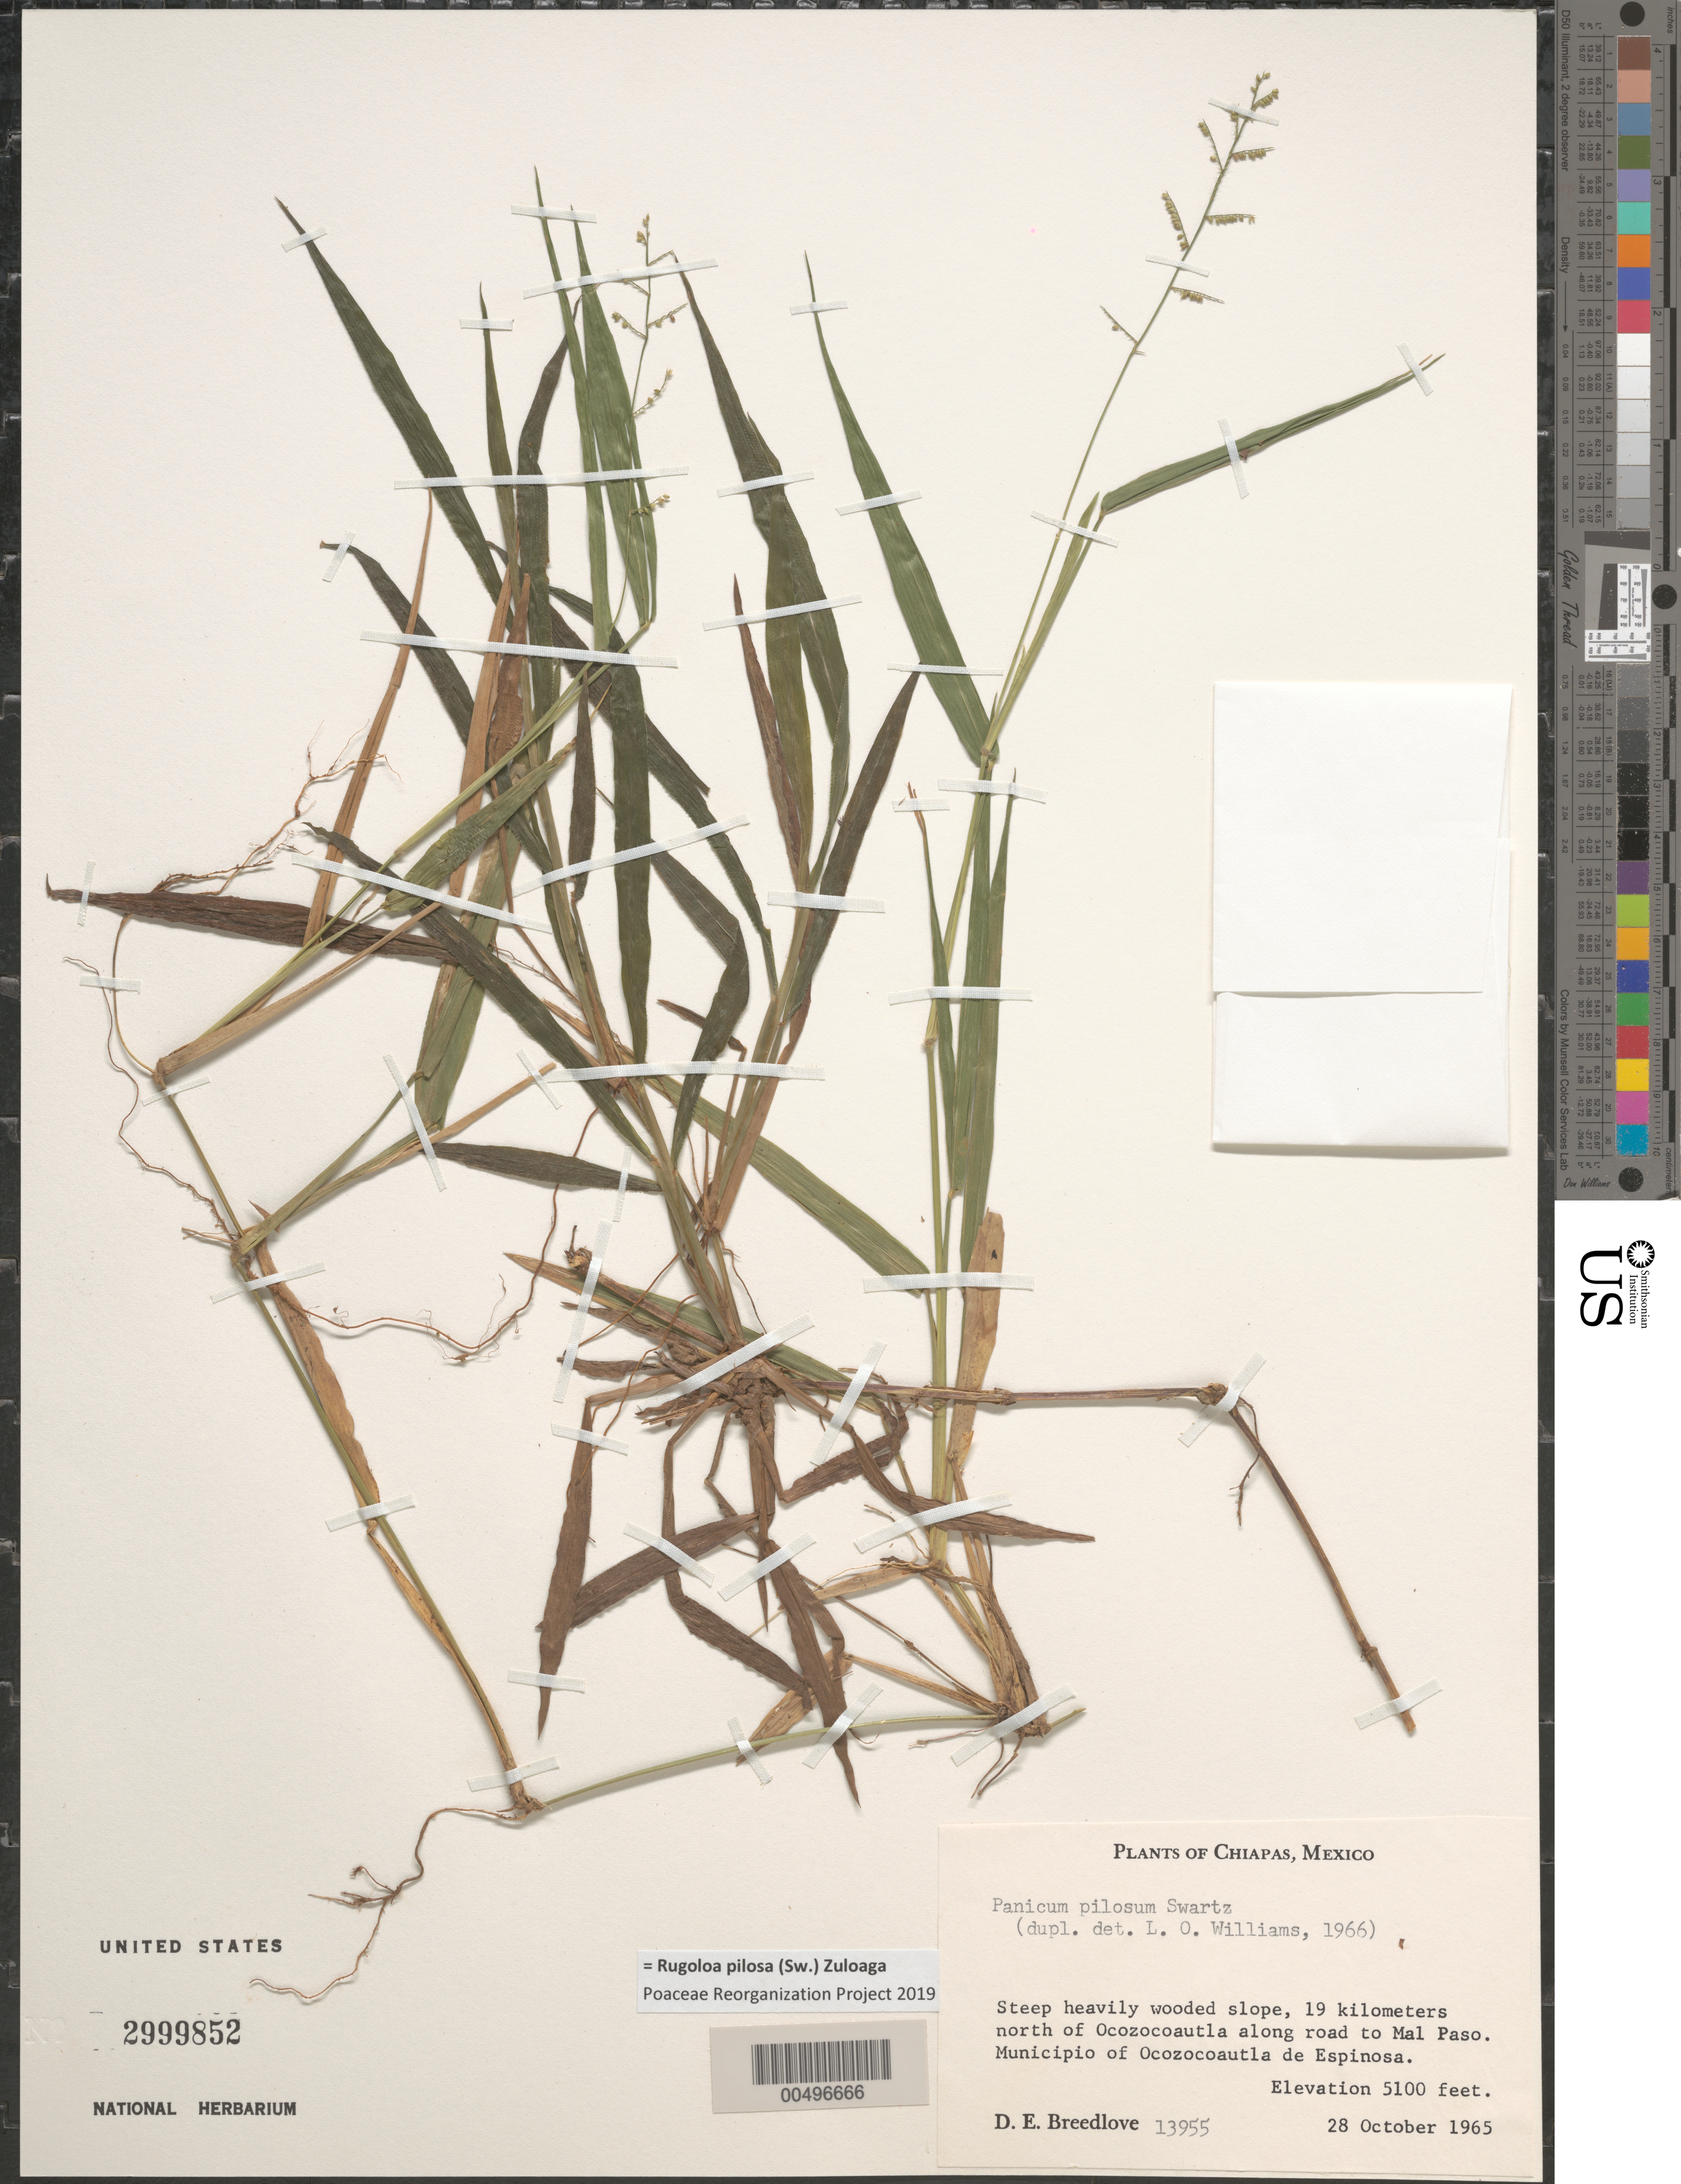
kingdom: Plantae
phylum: Tracheophyta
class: Liliopsida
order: Poales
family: Poaceae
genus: Panicum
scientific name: Panicum pilosum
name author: Sw.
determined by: Williams, Louis O.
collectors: D. E. Breedlove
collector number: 13955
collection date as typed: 28 Oct 1965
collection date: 1965-10-28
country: Mexico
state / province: Chiapas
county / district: Ocozocoautla de Espinosa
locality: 19 km N of Ocozocoautla along rd to Mal Paso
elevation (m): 1554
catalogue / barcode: US 2999852